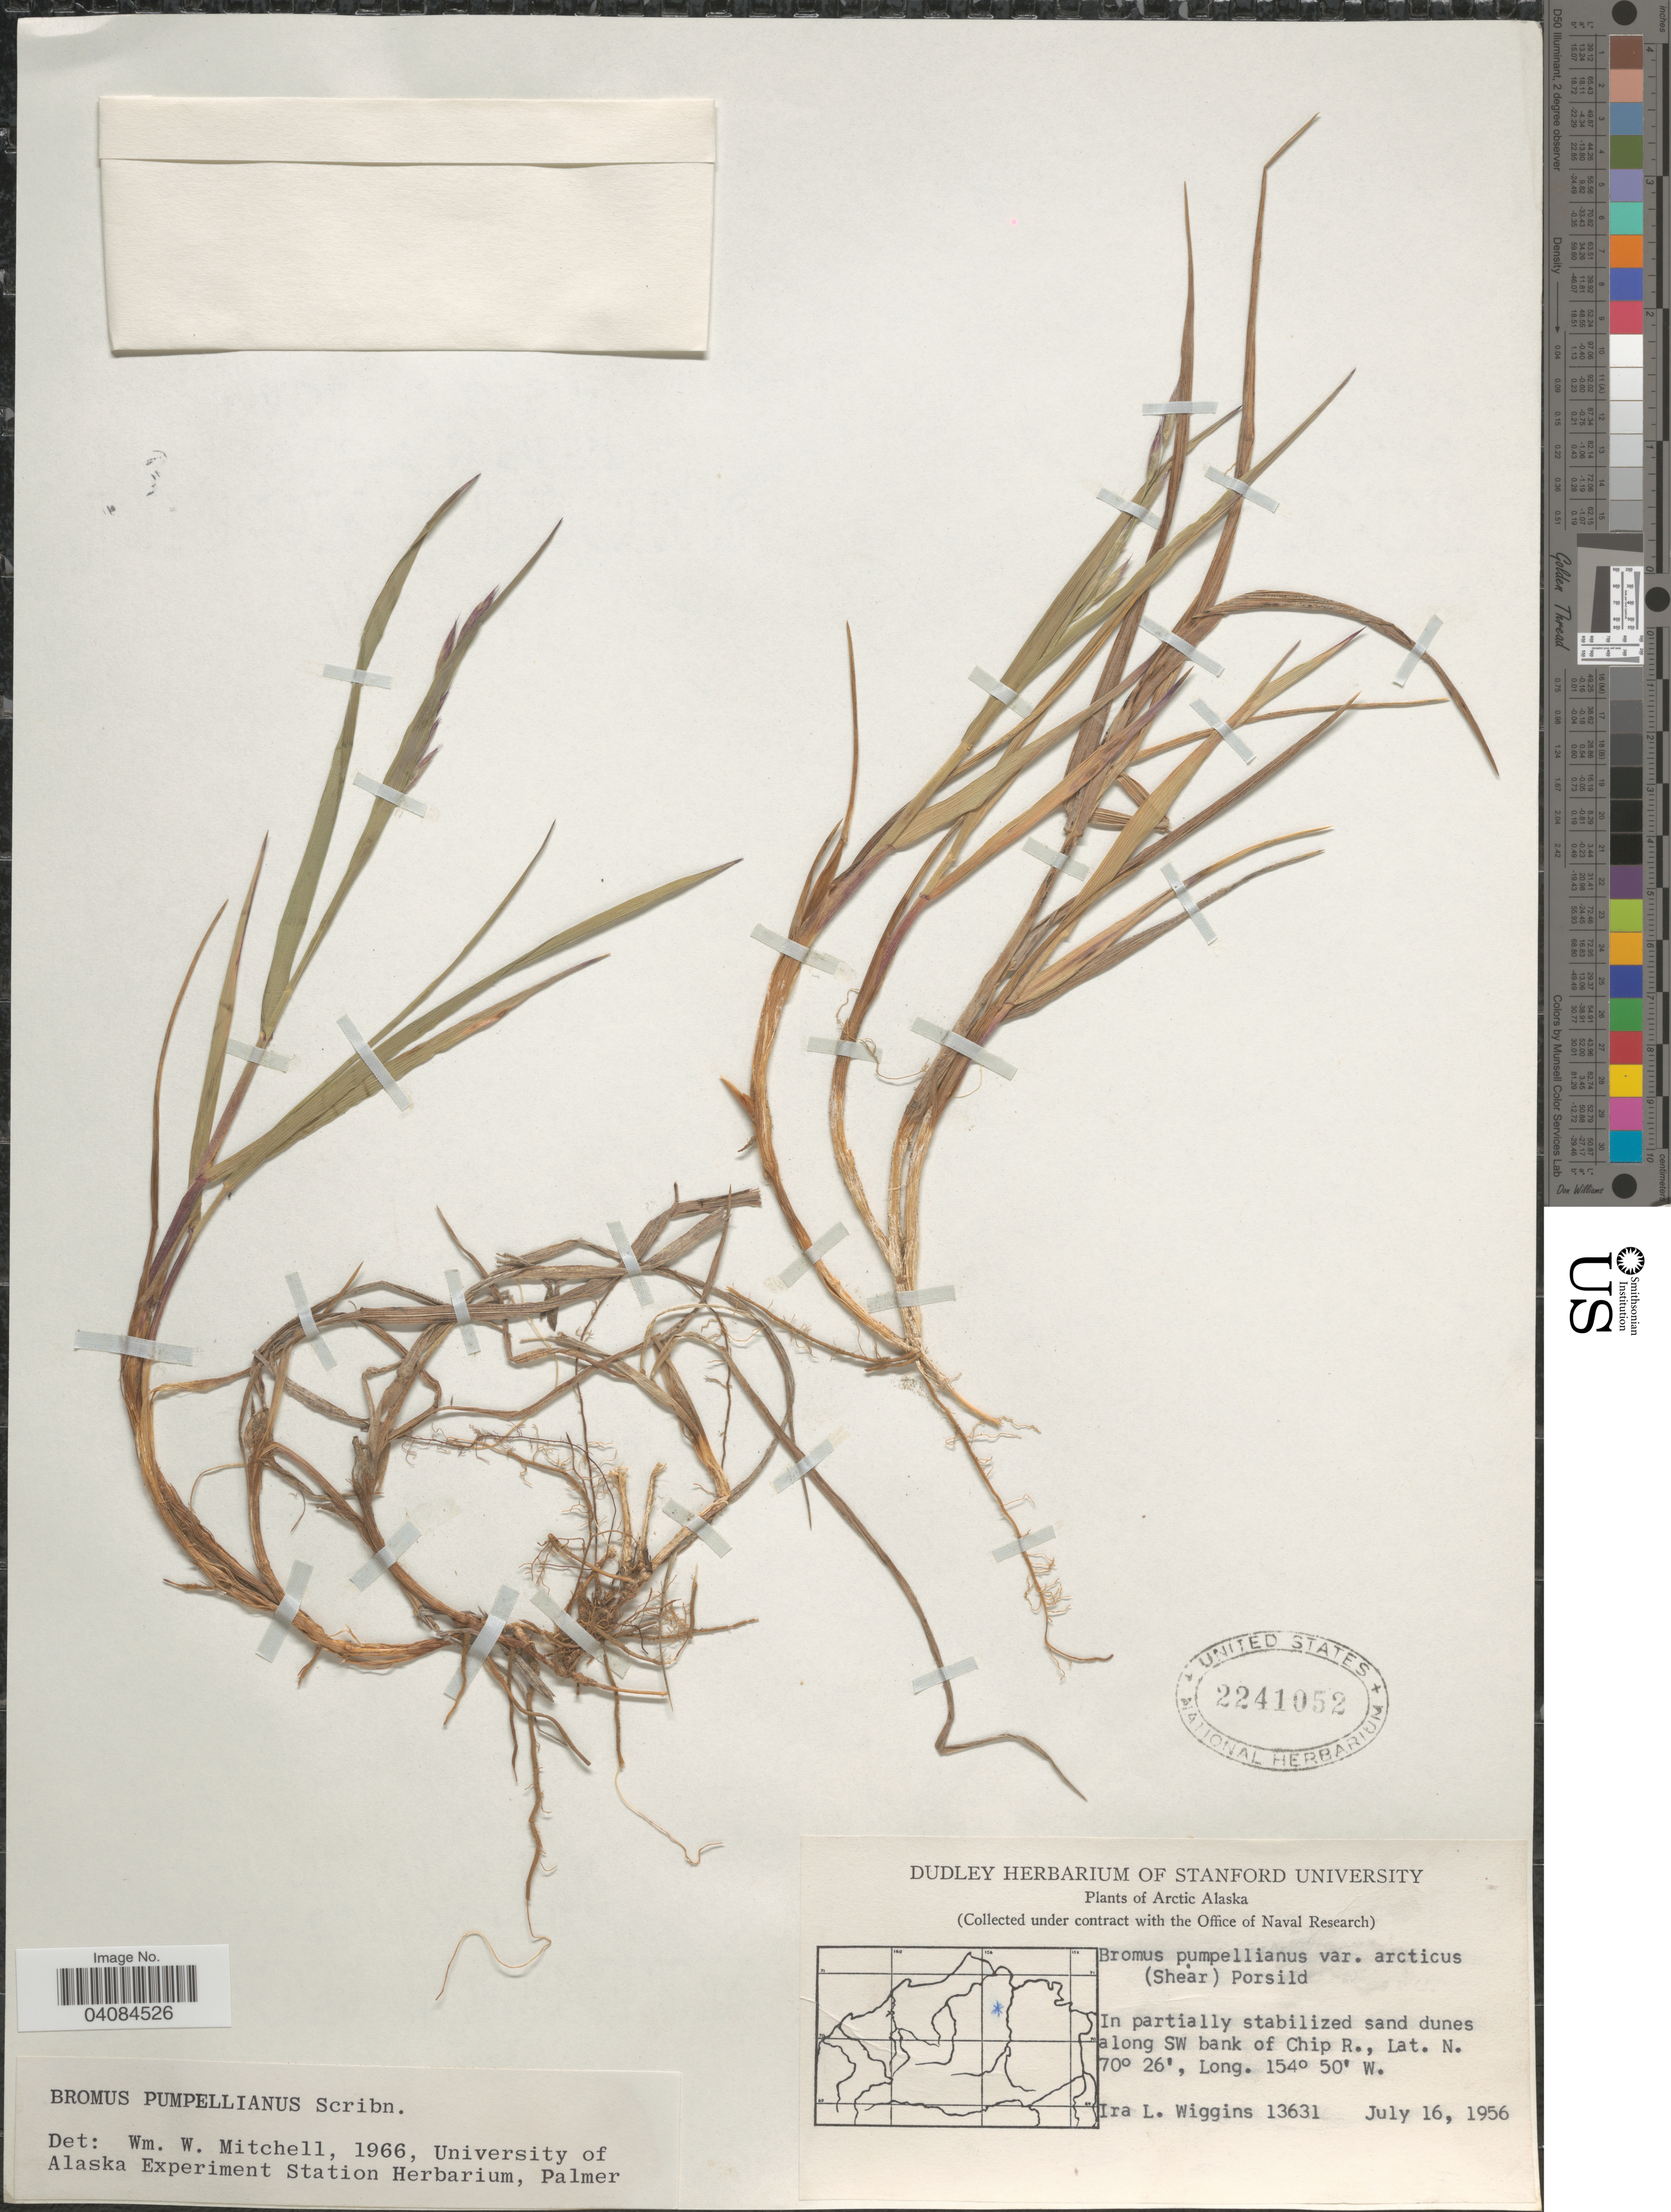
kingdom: Plantae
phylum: Tracheophyta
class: Liliopsida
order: Poales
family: Poaceae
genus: Bromus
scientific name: Bromus pumpellianus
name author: Scribn.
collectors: I. L. Wiggins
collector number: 13631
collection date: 1956-07-16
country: United States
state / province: Alaska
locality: Arctic Alaska. Along SW bank of Chip R.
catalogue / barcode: US 2241052